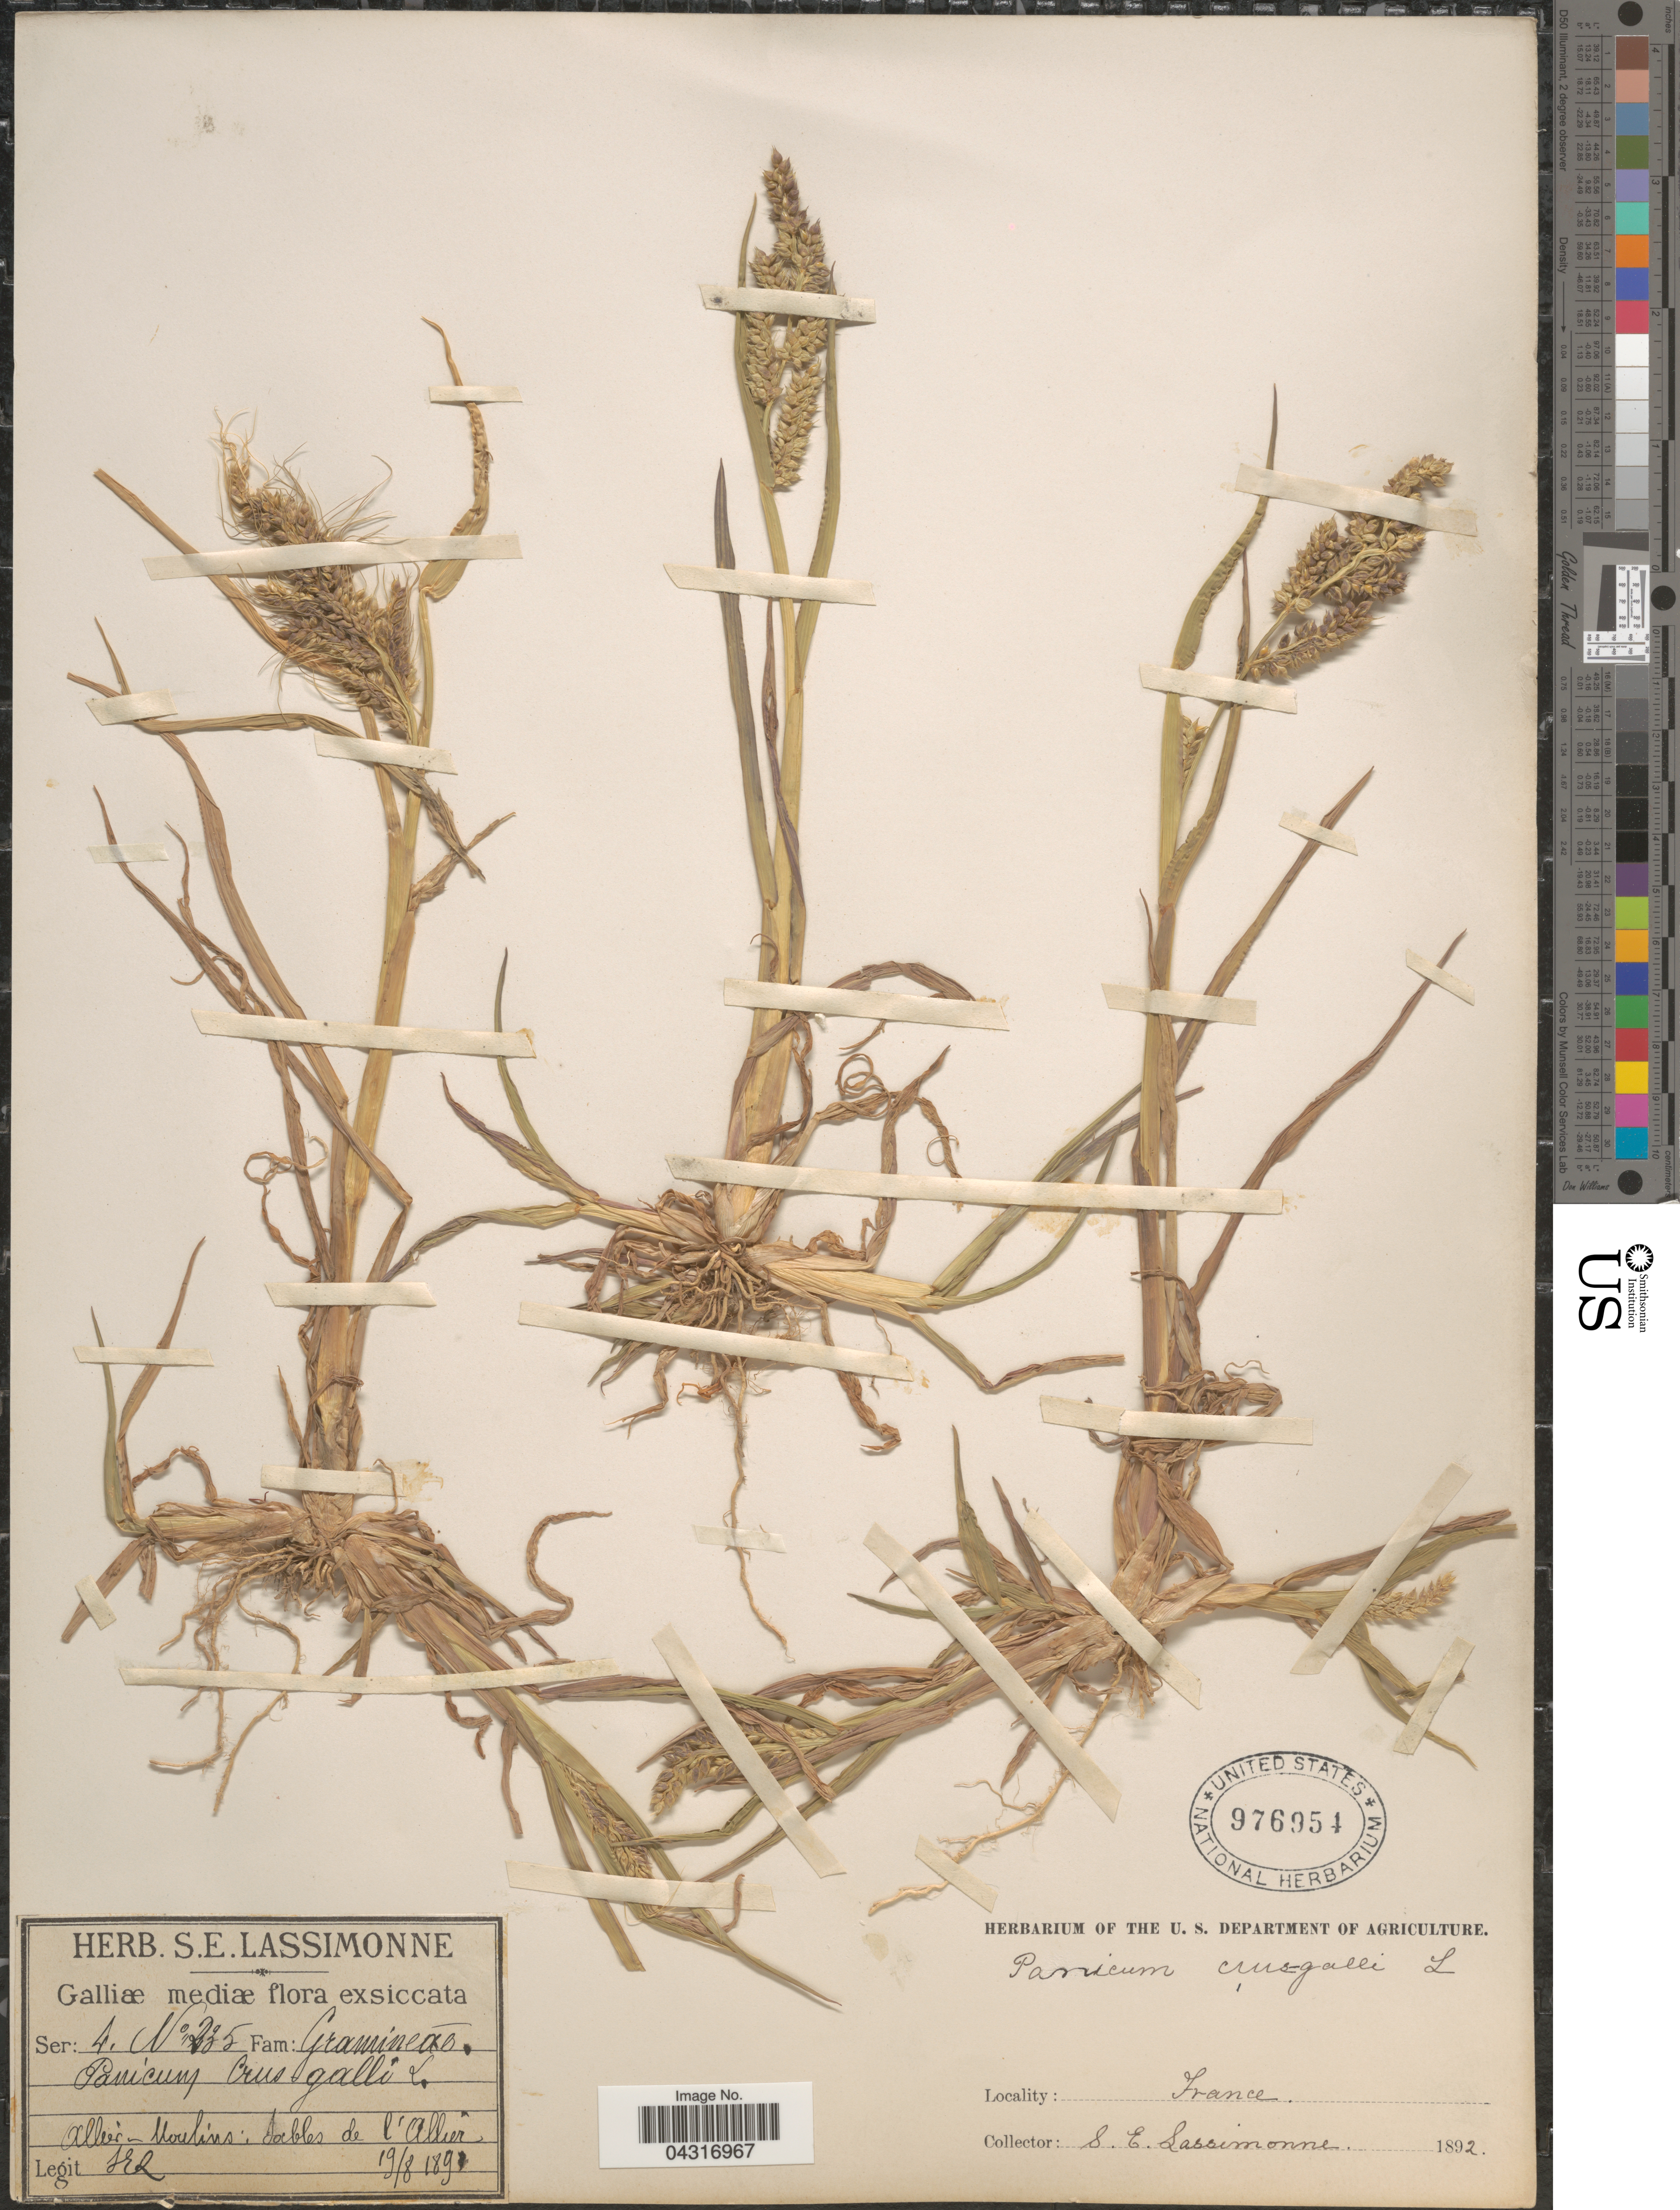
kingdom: Plantae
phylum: Tracheophyta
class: Liliopsida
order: Poales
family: Poaceae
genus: Echinochloa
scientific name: Echinochloa crus-galli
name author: (L.) P. Beauv.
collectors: S. Lassimonne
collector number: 235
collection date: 1892-08-19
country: France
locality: Galliæ mediæ. Allier - Moulins: Sables de l'Allier.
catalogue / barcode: US 976954